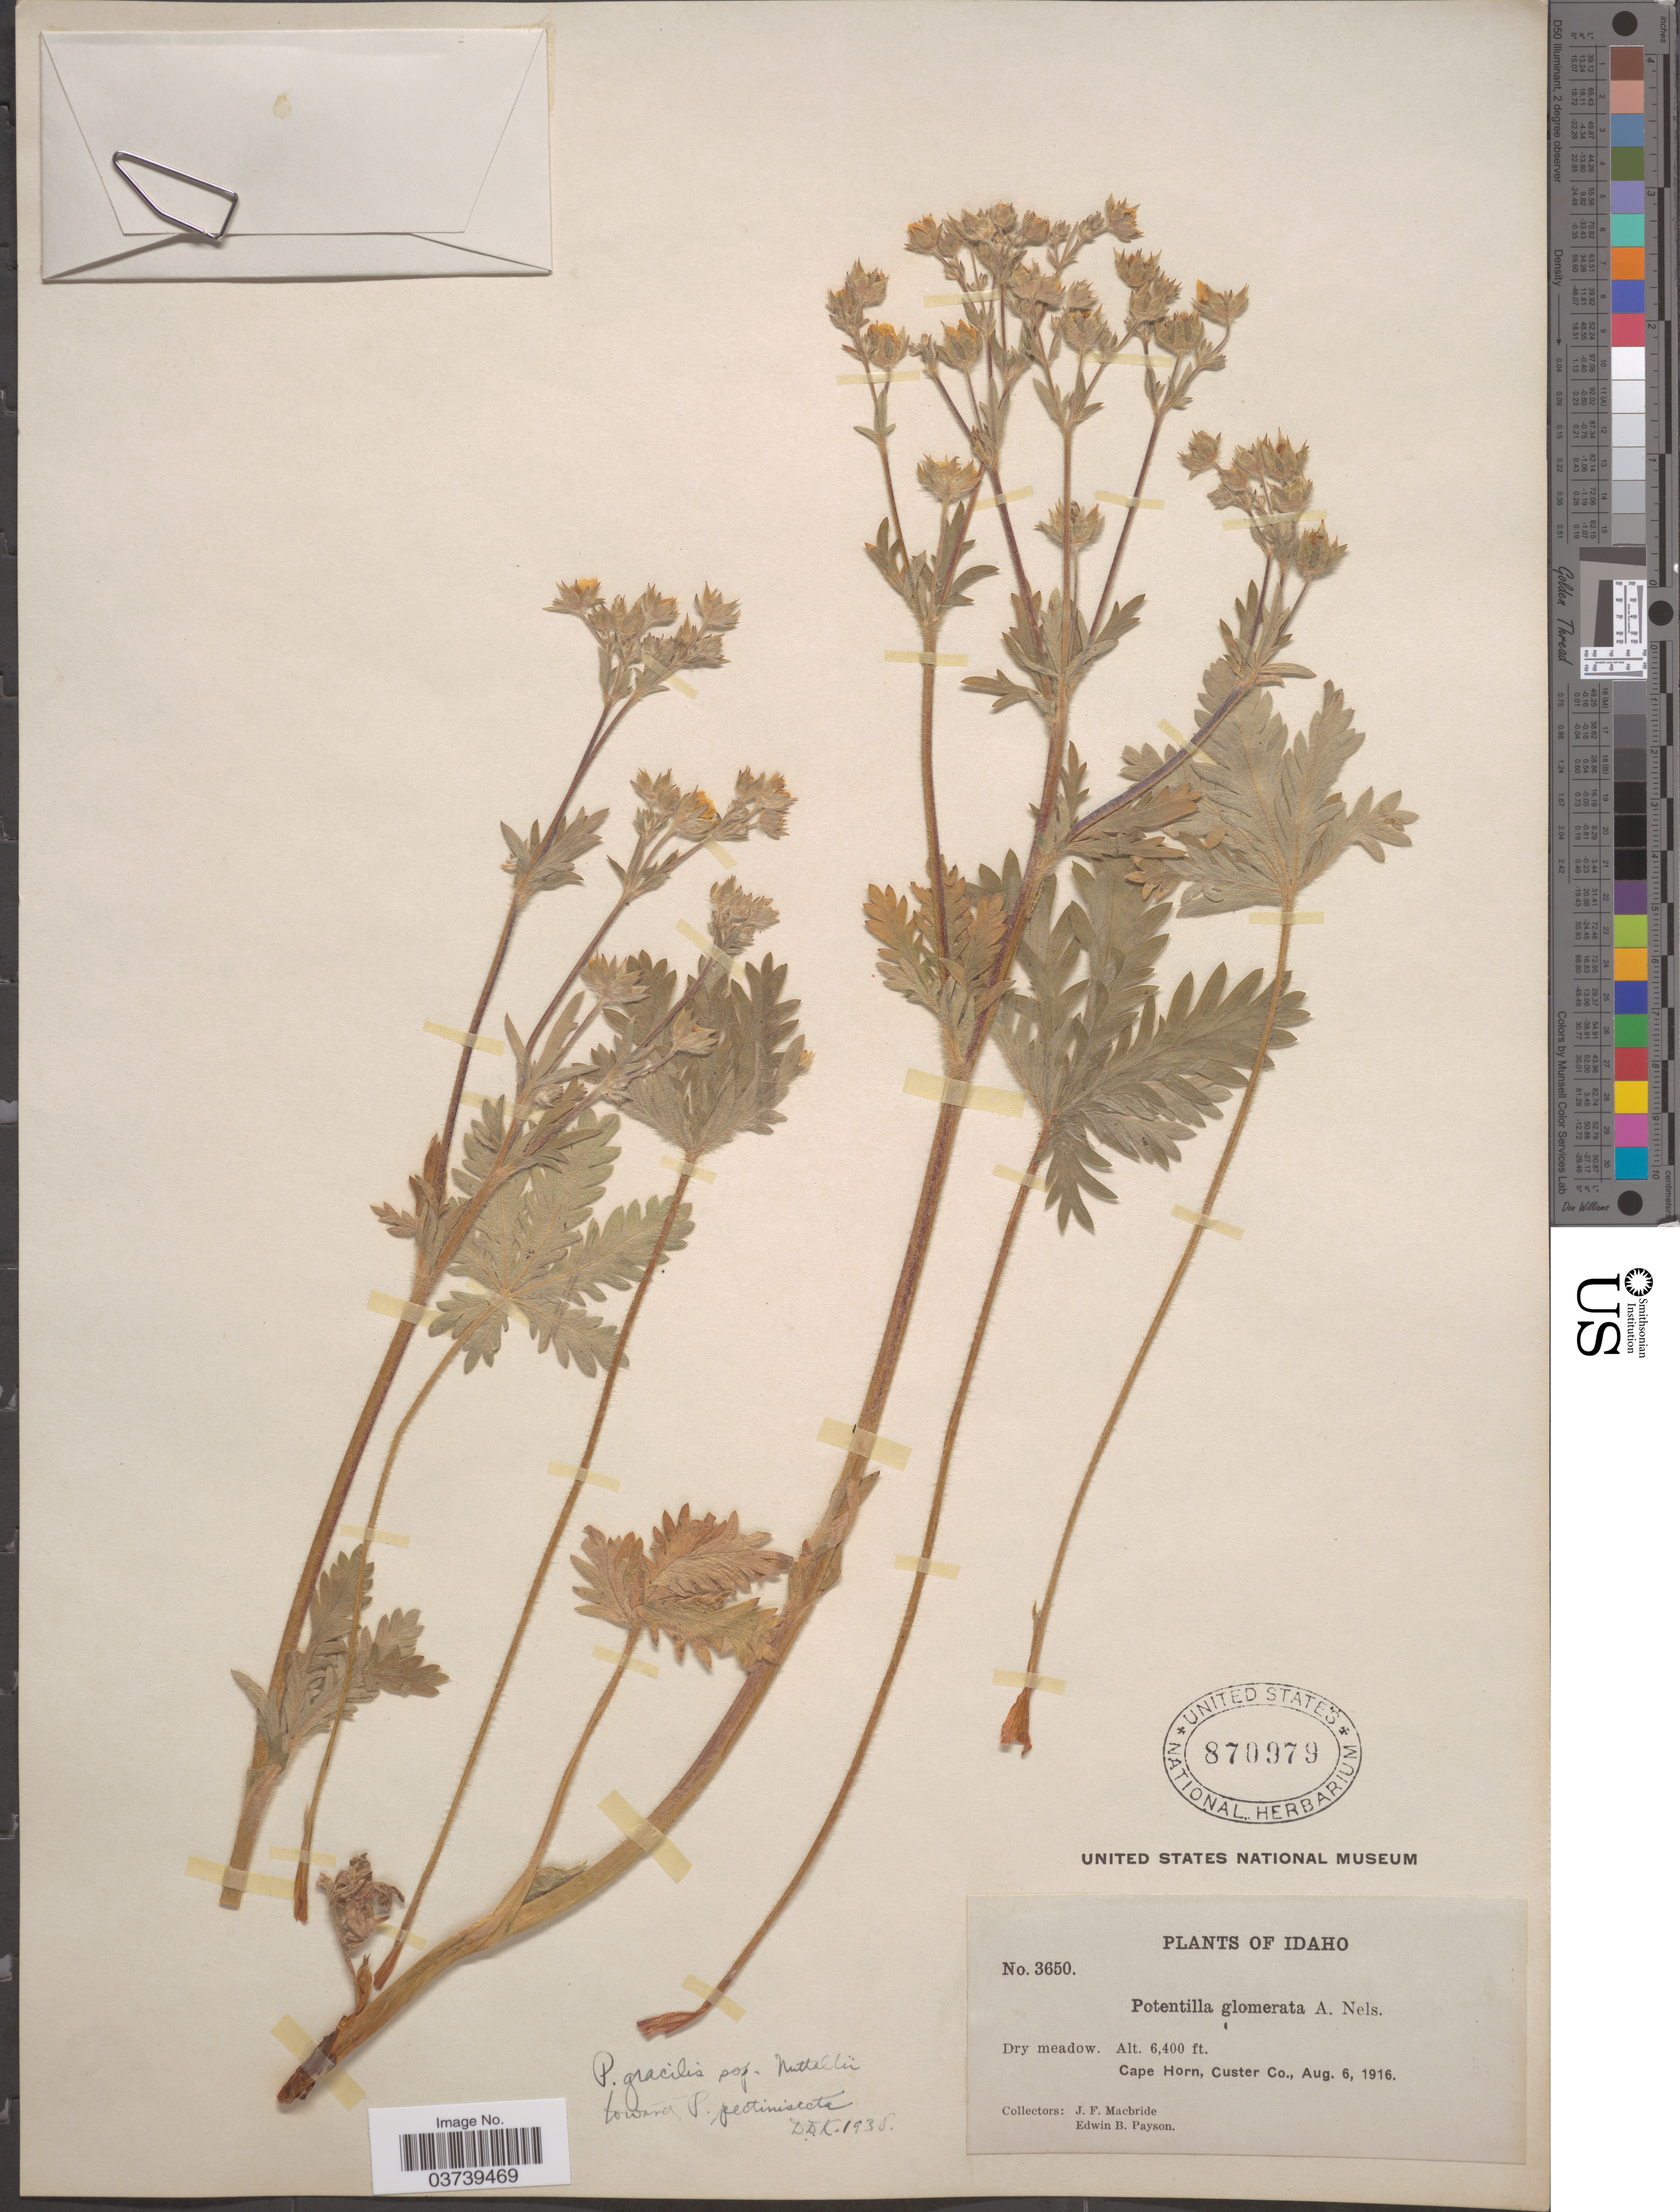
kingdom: Plantae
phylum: Tracheophyta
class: Magnoliopsida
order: Rosales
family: Rosaceae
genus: Potentilla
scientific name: Potentilla gracilis var. fastigiata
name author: (Nutt.) S. Watson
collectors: J. F. Macbride & E. B. Payson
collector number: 3650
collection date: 1916-08-06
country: United States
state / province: Idaho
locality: Cape Horn, Custer Co.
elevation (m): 1951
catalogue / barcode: US 870979